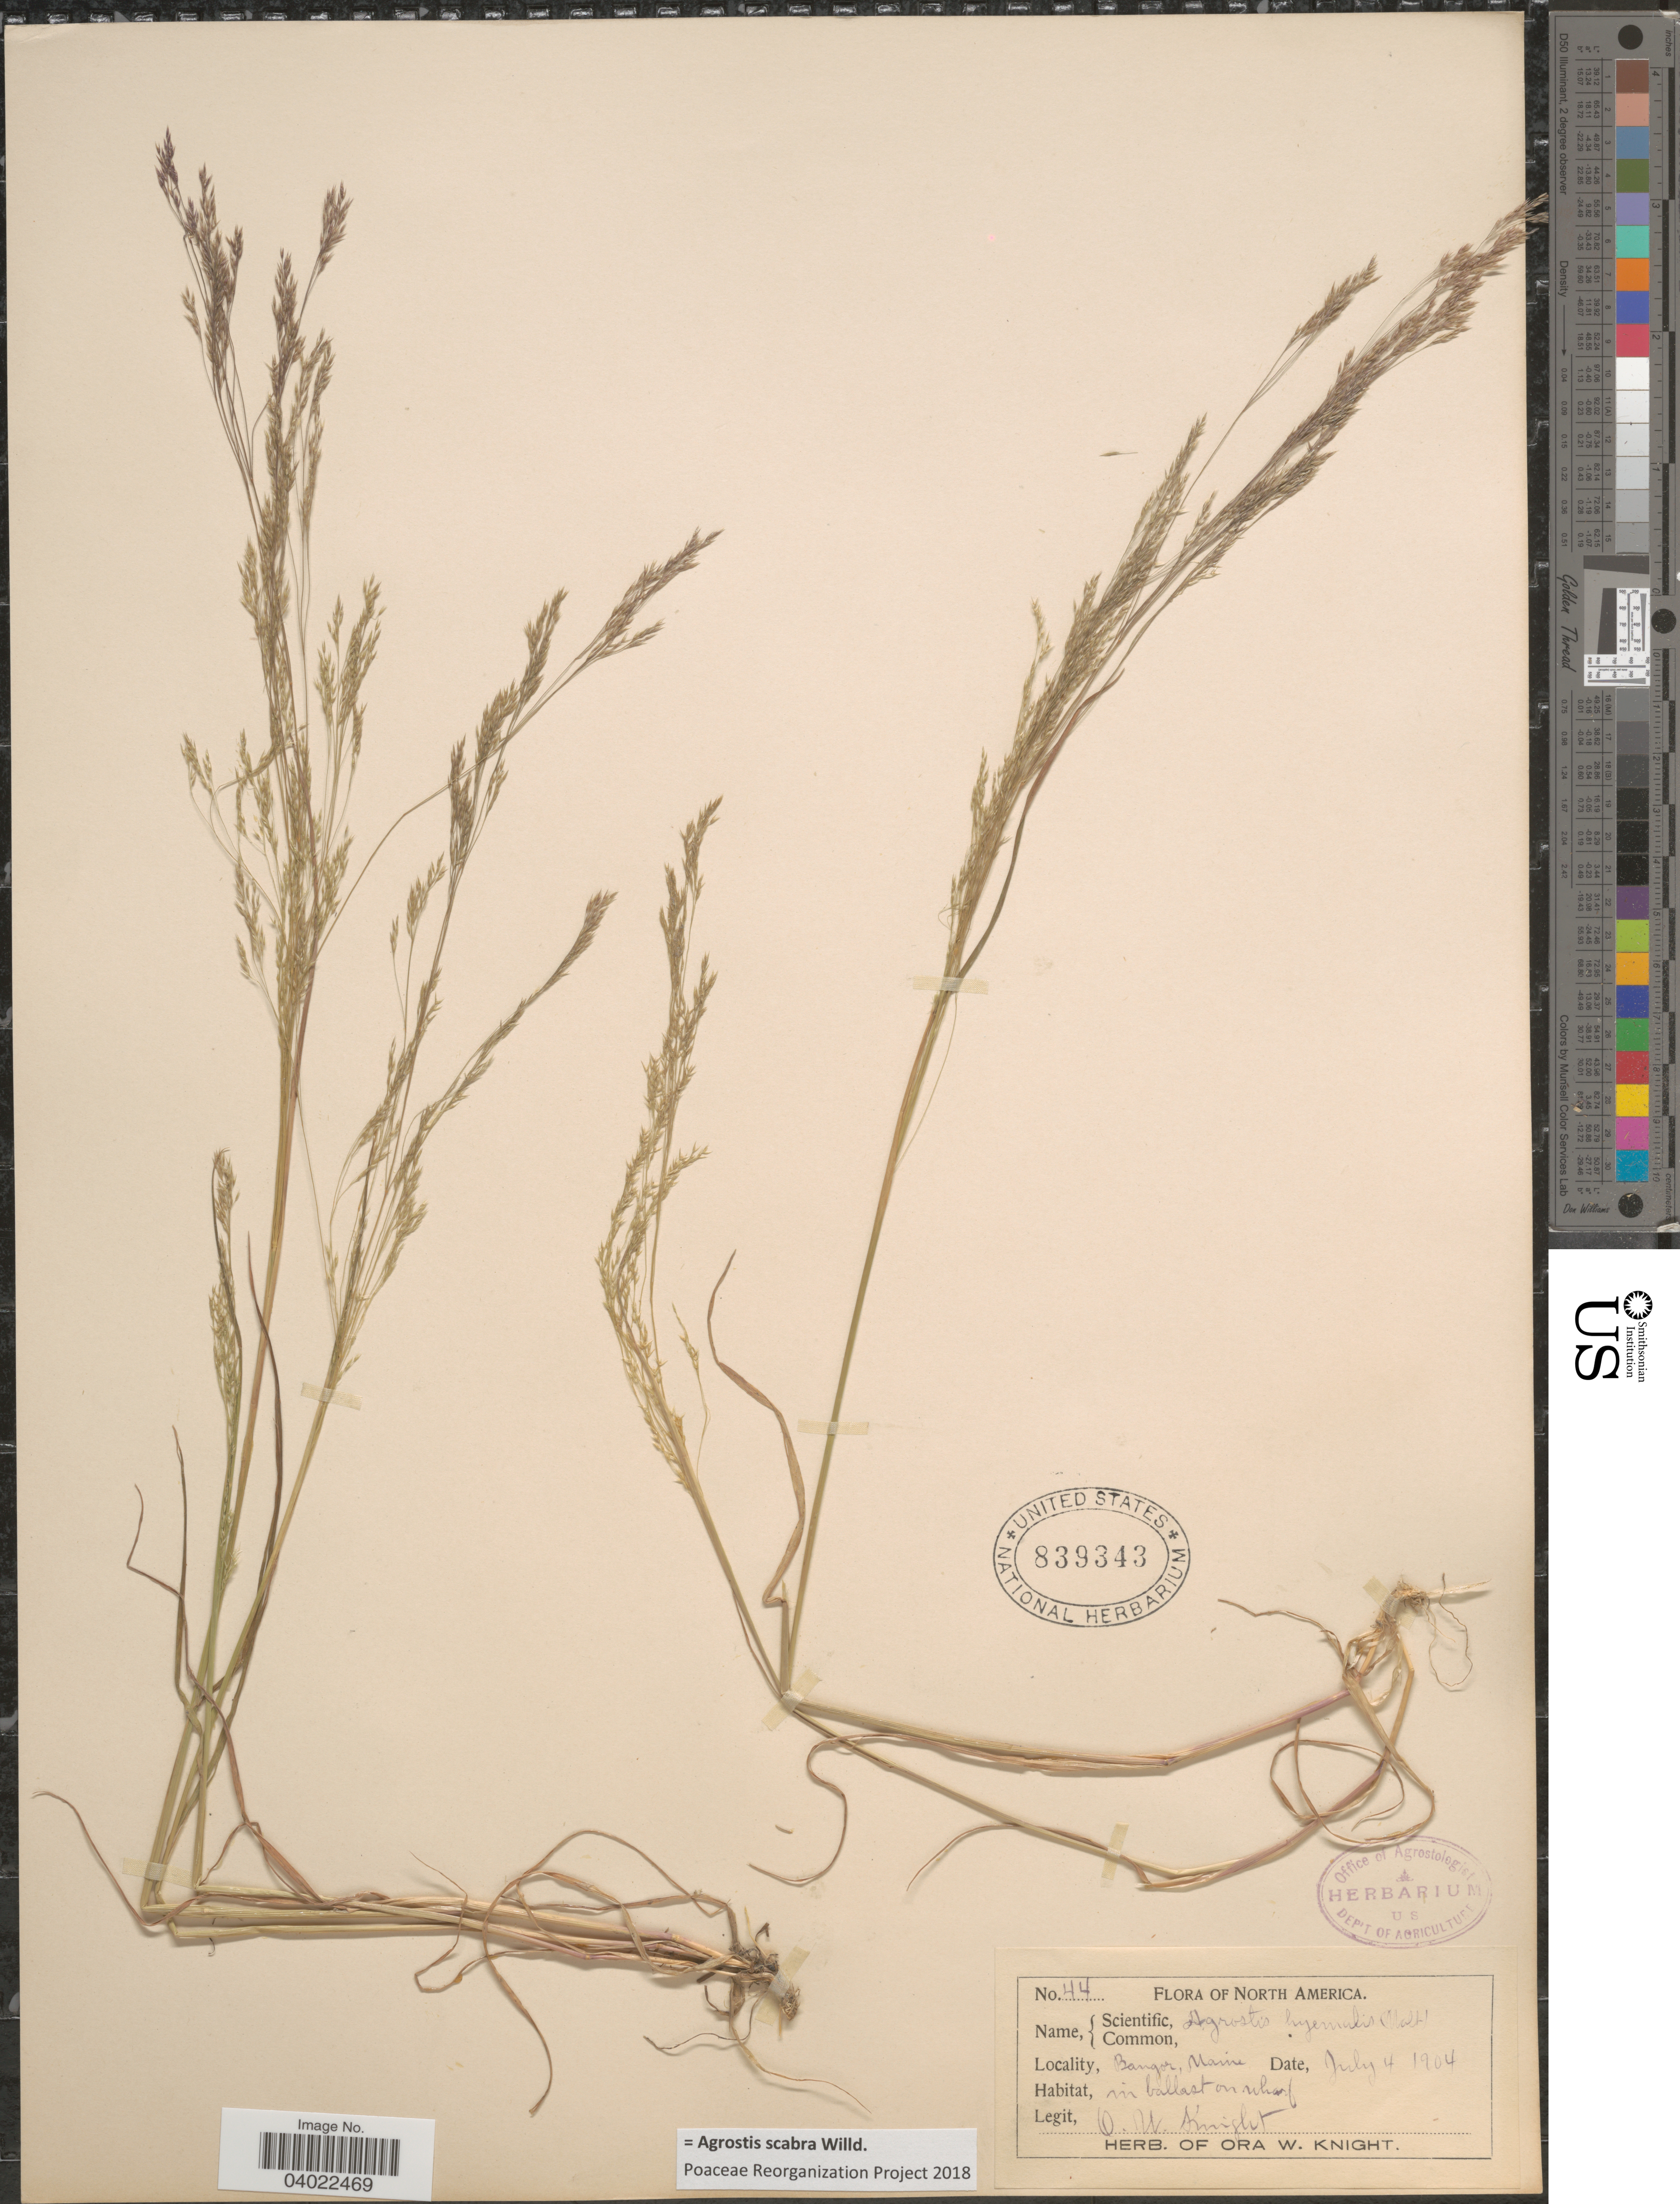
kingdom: Plantae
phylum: Tracheophyta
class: Liliopsida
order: Poales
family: Poaceae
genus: Agrostis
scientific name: Agrostis scabra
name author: Willd.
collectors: O. Knight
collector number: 44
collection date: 1904-07-04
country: United States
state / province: Maine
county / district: Penobscot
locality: Bangor.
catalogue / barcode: US 839343